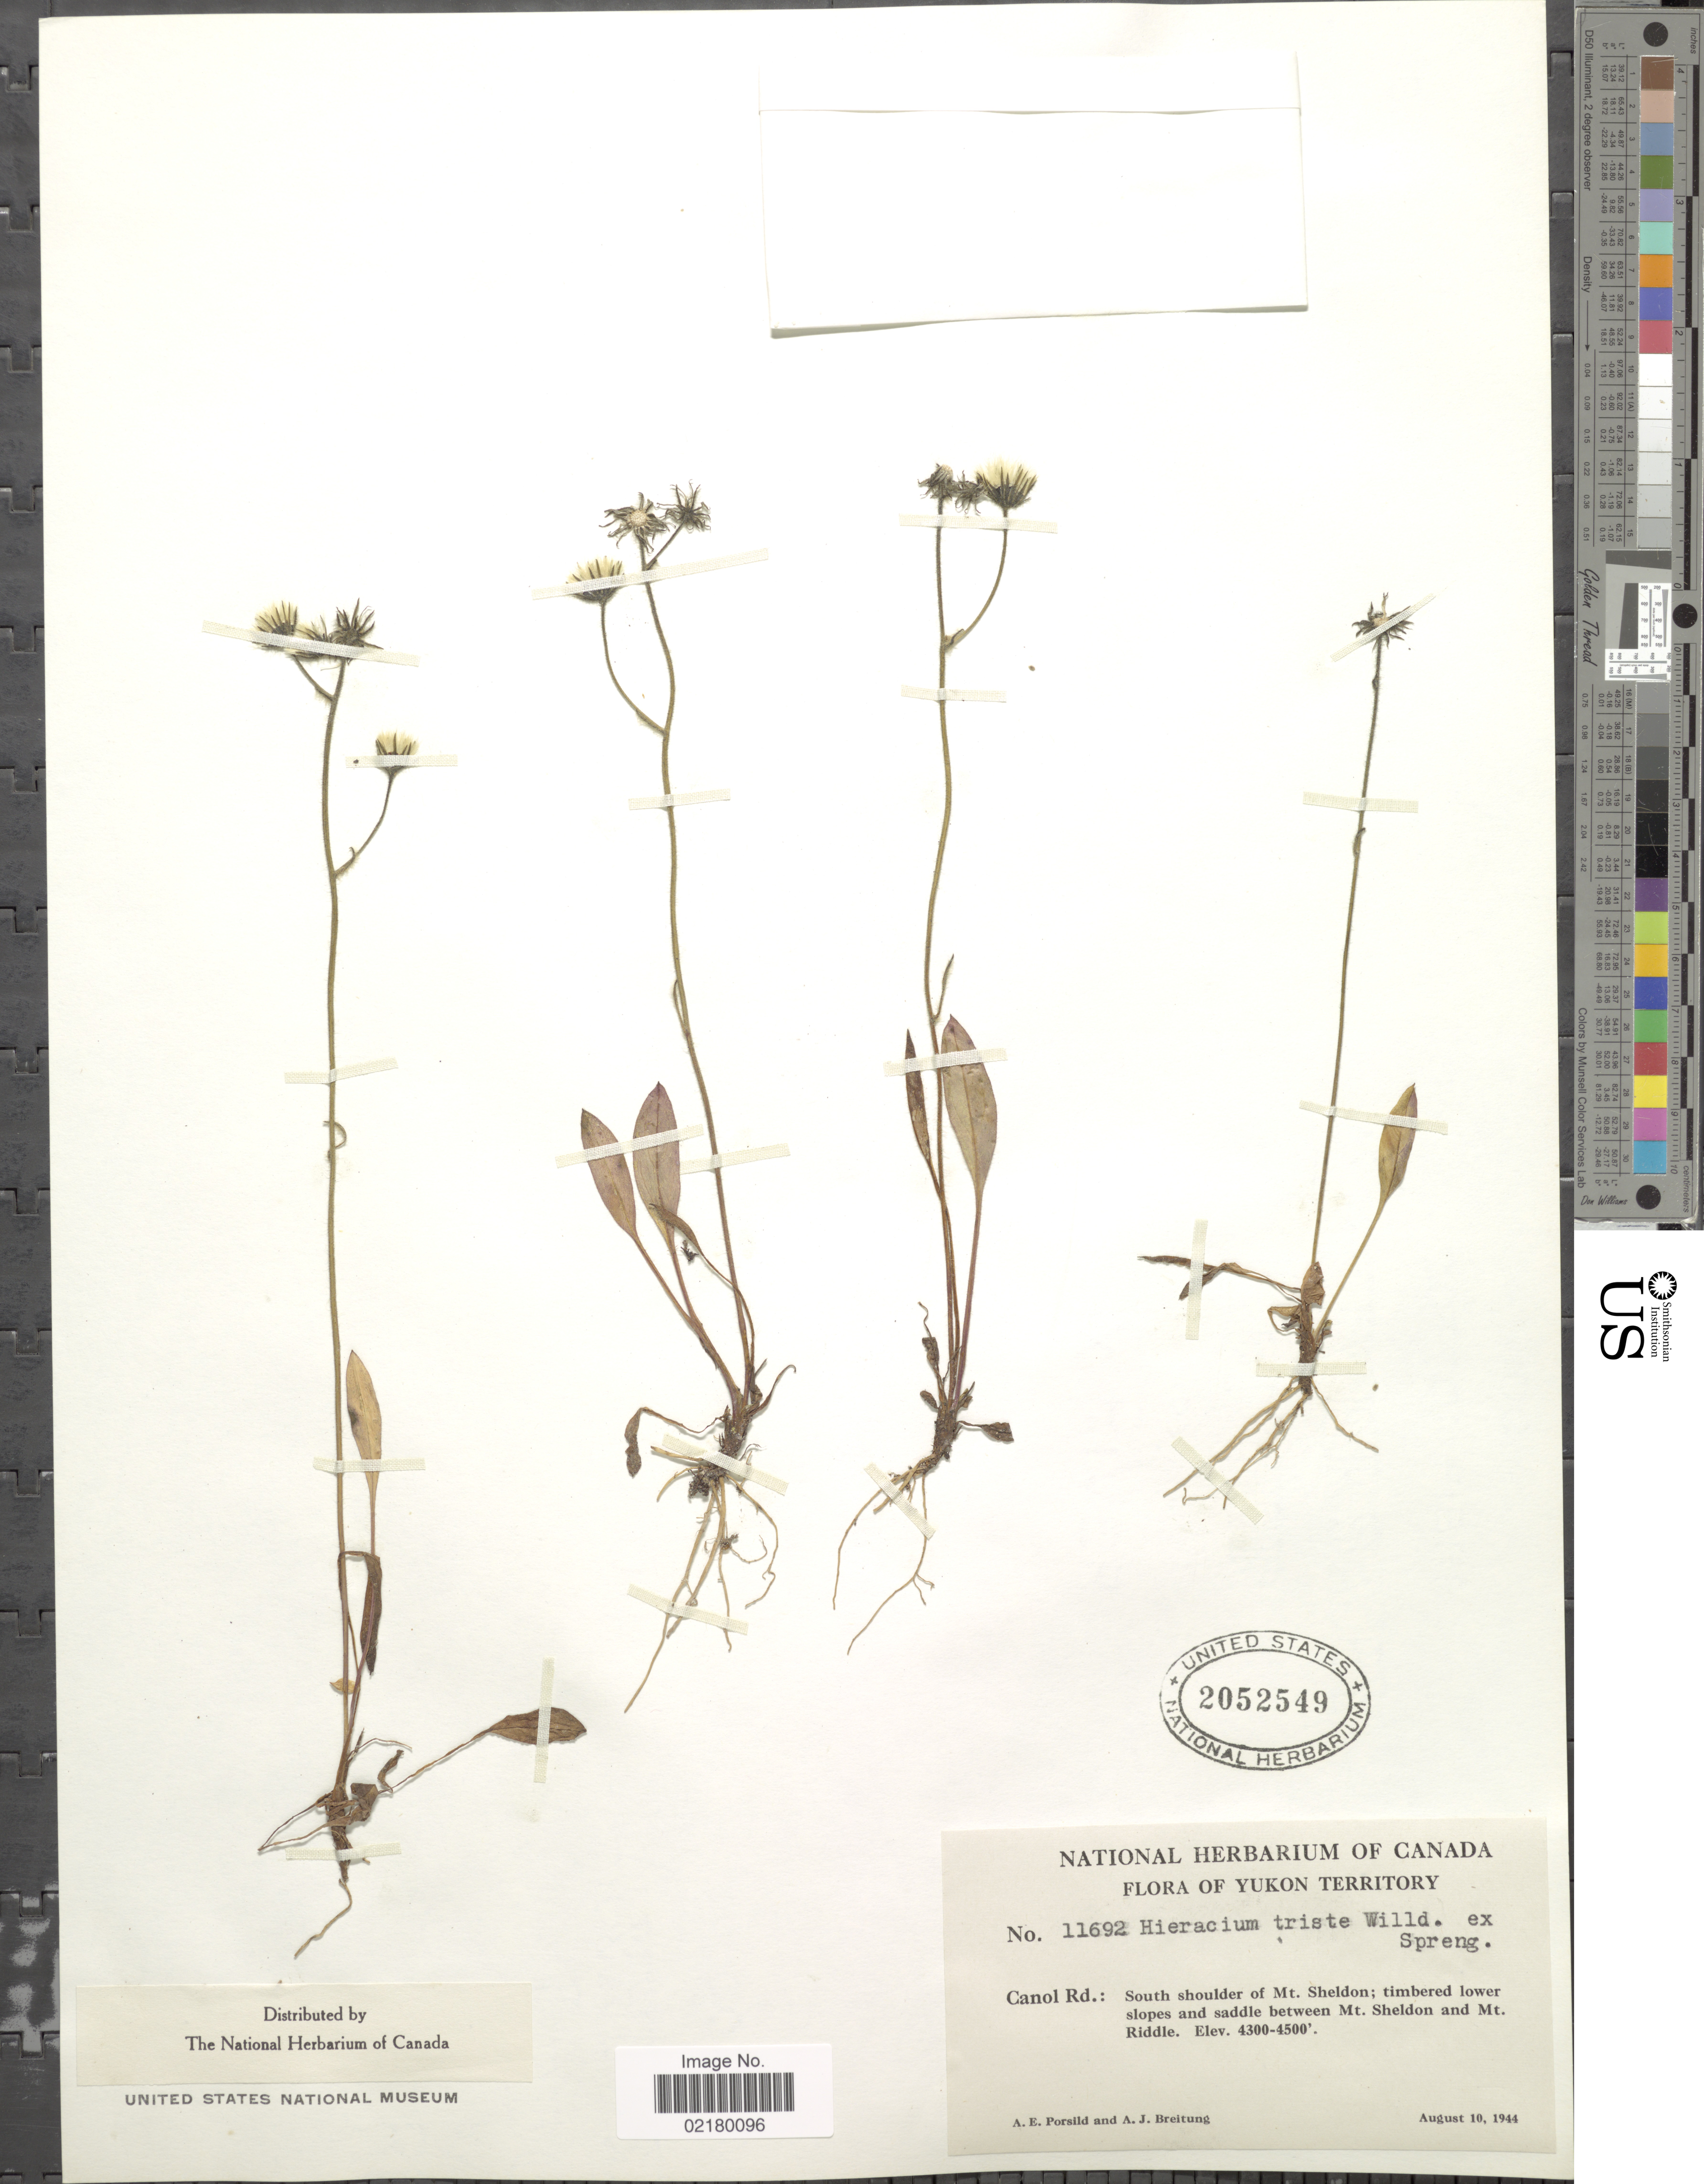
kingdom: Plantae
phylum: Tracheophyta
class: Magnoliopsida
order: Asterales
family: Asteraceae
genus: Hieracium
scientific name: Hieracium triste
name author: Willd. ex Spreng.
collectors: A. E. Porsild & A. Breitung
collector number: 11692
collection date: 1944-08-10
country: Canada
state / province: Yukon Territory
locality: Canol Rd.: South shoulder of Mt. Sheldon; timbered lower slopes and saddle between Mt Sheldon and Mt Riddle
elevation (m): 1311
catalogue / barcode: US 2052549